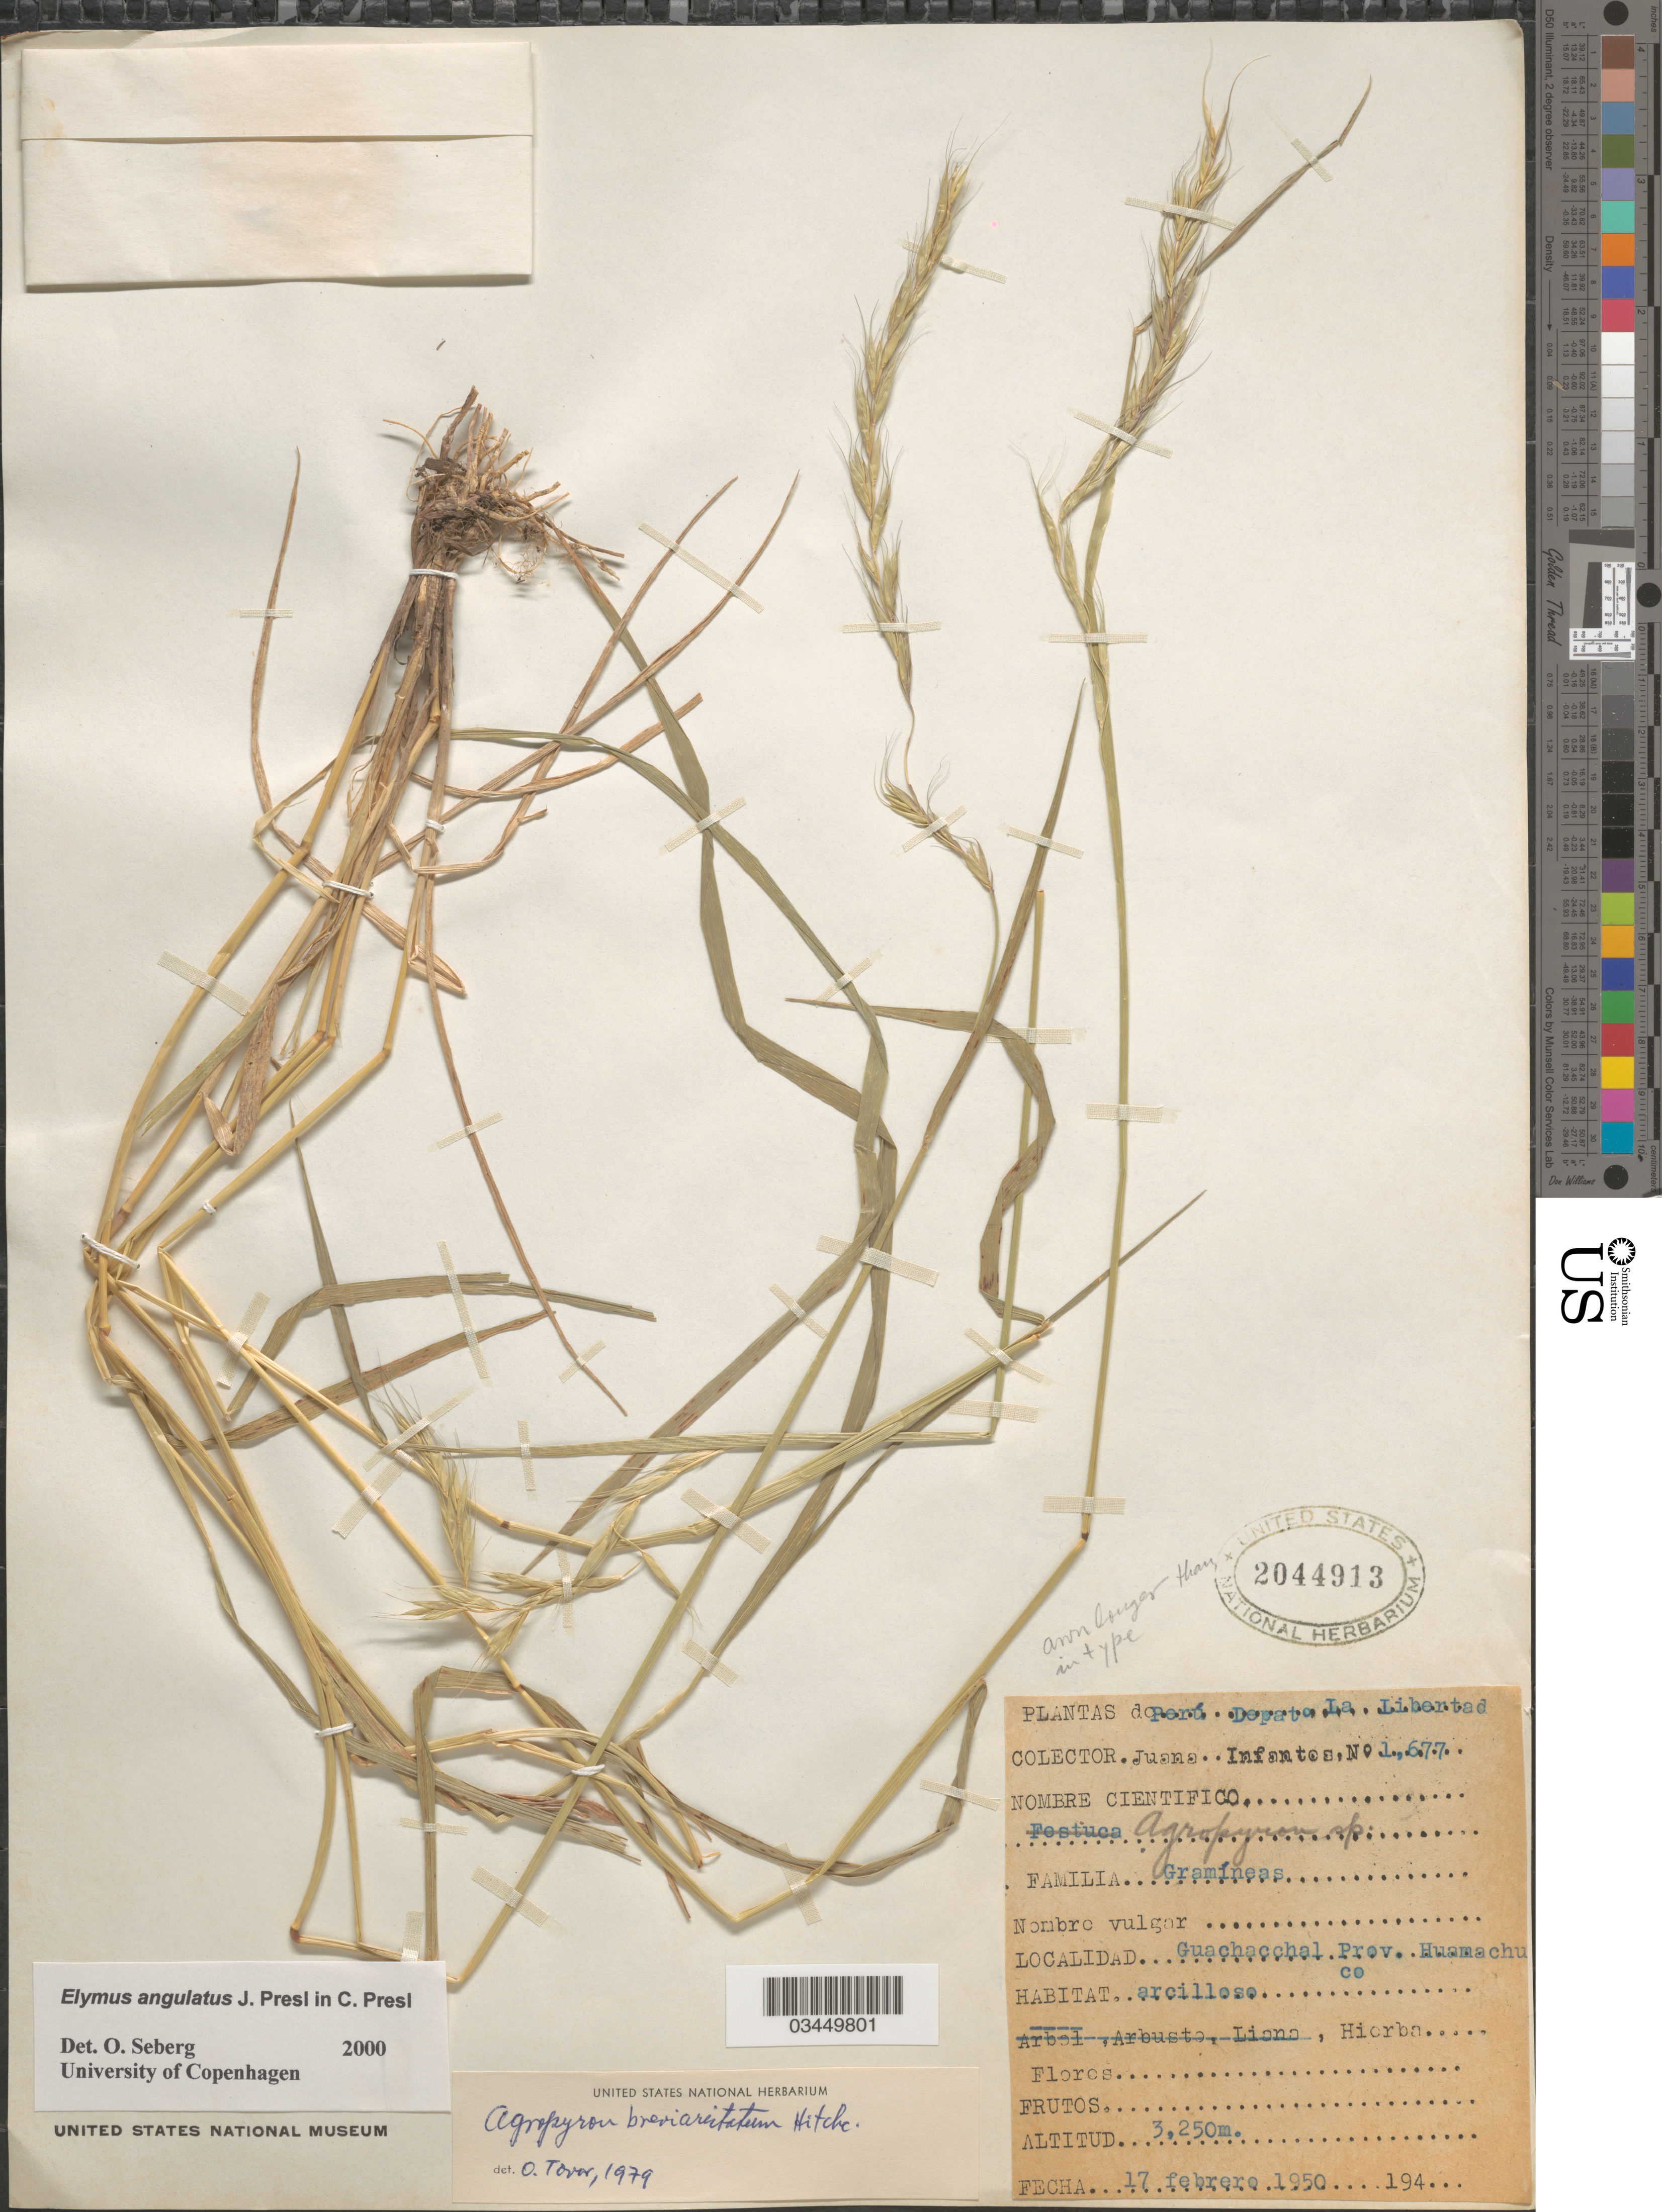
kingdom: Plantae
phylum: Tracheophyta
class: Liliopsida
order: Poales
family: Poaceae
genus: Elymus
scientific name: Elymus angulatus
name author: J. Presl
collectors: J. Infantes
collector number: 1677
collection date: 1950-02-17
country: Peru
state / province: La Libertad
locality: Depatº La Libertad. Guachacchal Prov. Huamachuco.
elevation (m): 3250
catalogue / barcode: US 2044913